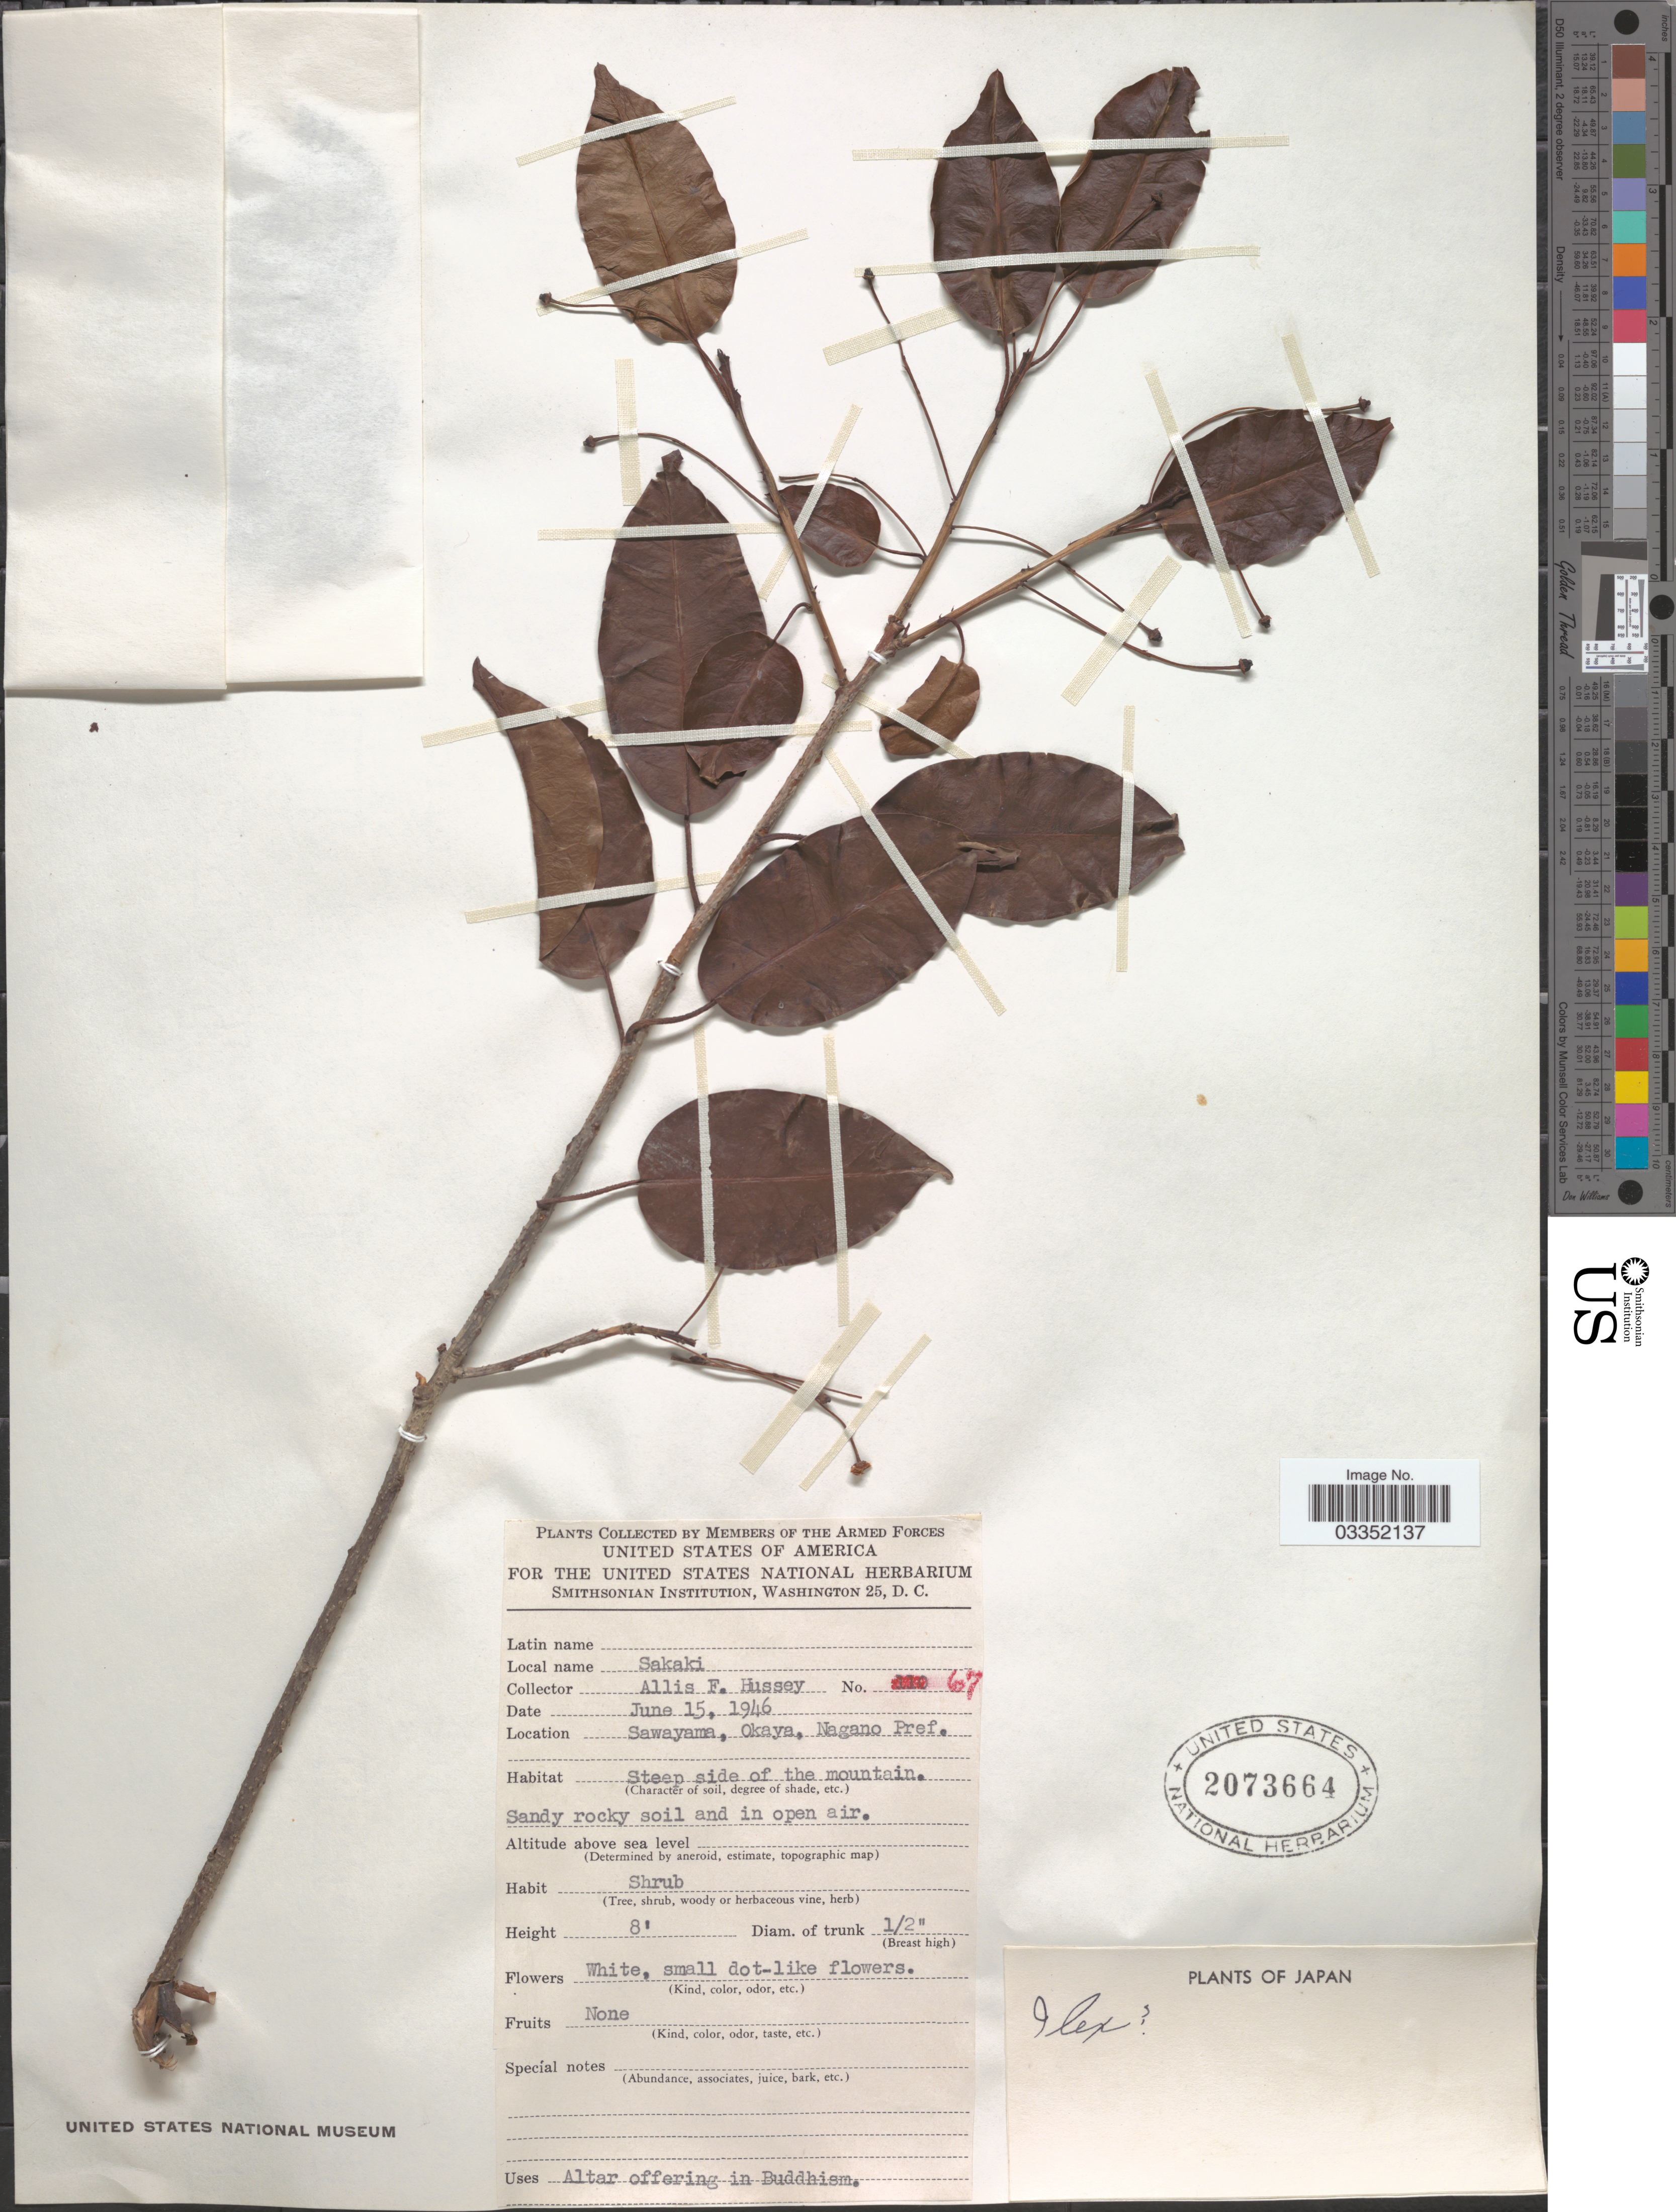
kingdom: Plantae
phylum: Tracheophyta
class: Magnoliopsida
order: Aquifoliales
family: Aquifoliaceae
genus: Ilex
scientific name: Ilex pedunculosa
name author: Miq.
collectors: A. Hussey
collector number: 67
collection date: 1946-06-15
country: Japan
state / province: Nagano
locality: Sawayama, Okaya, Nagano Pref.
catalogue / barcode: US 2073664